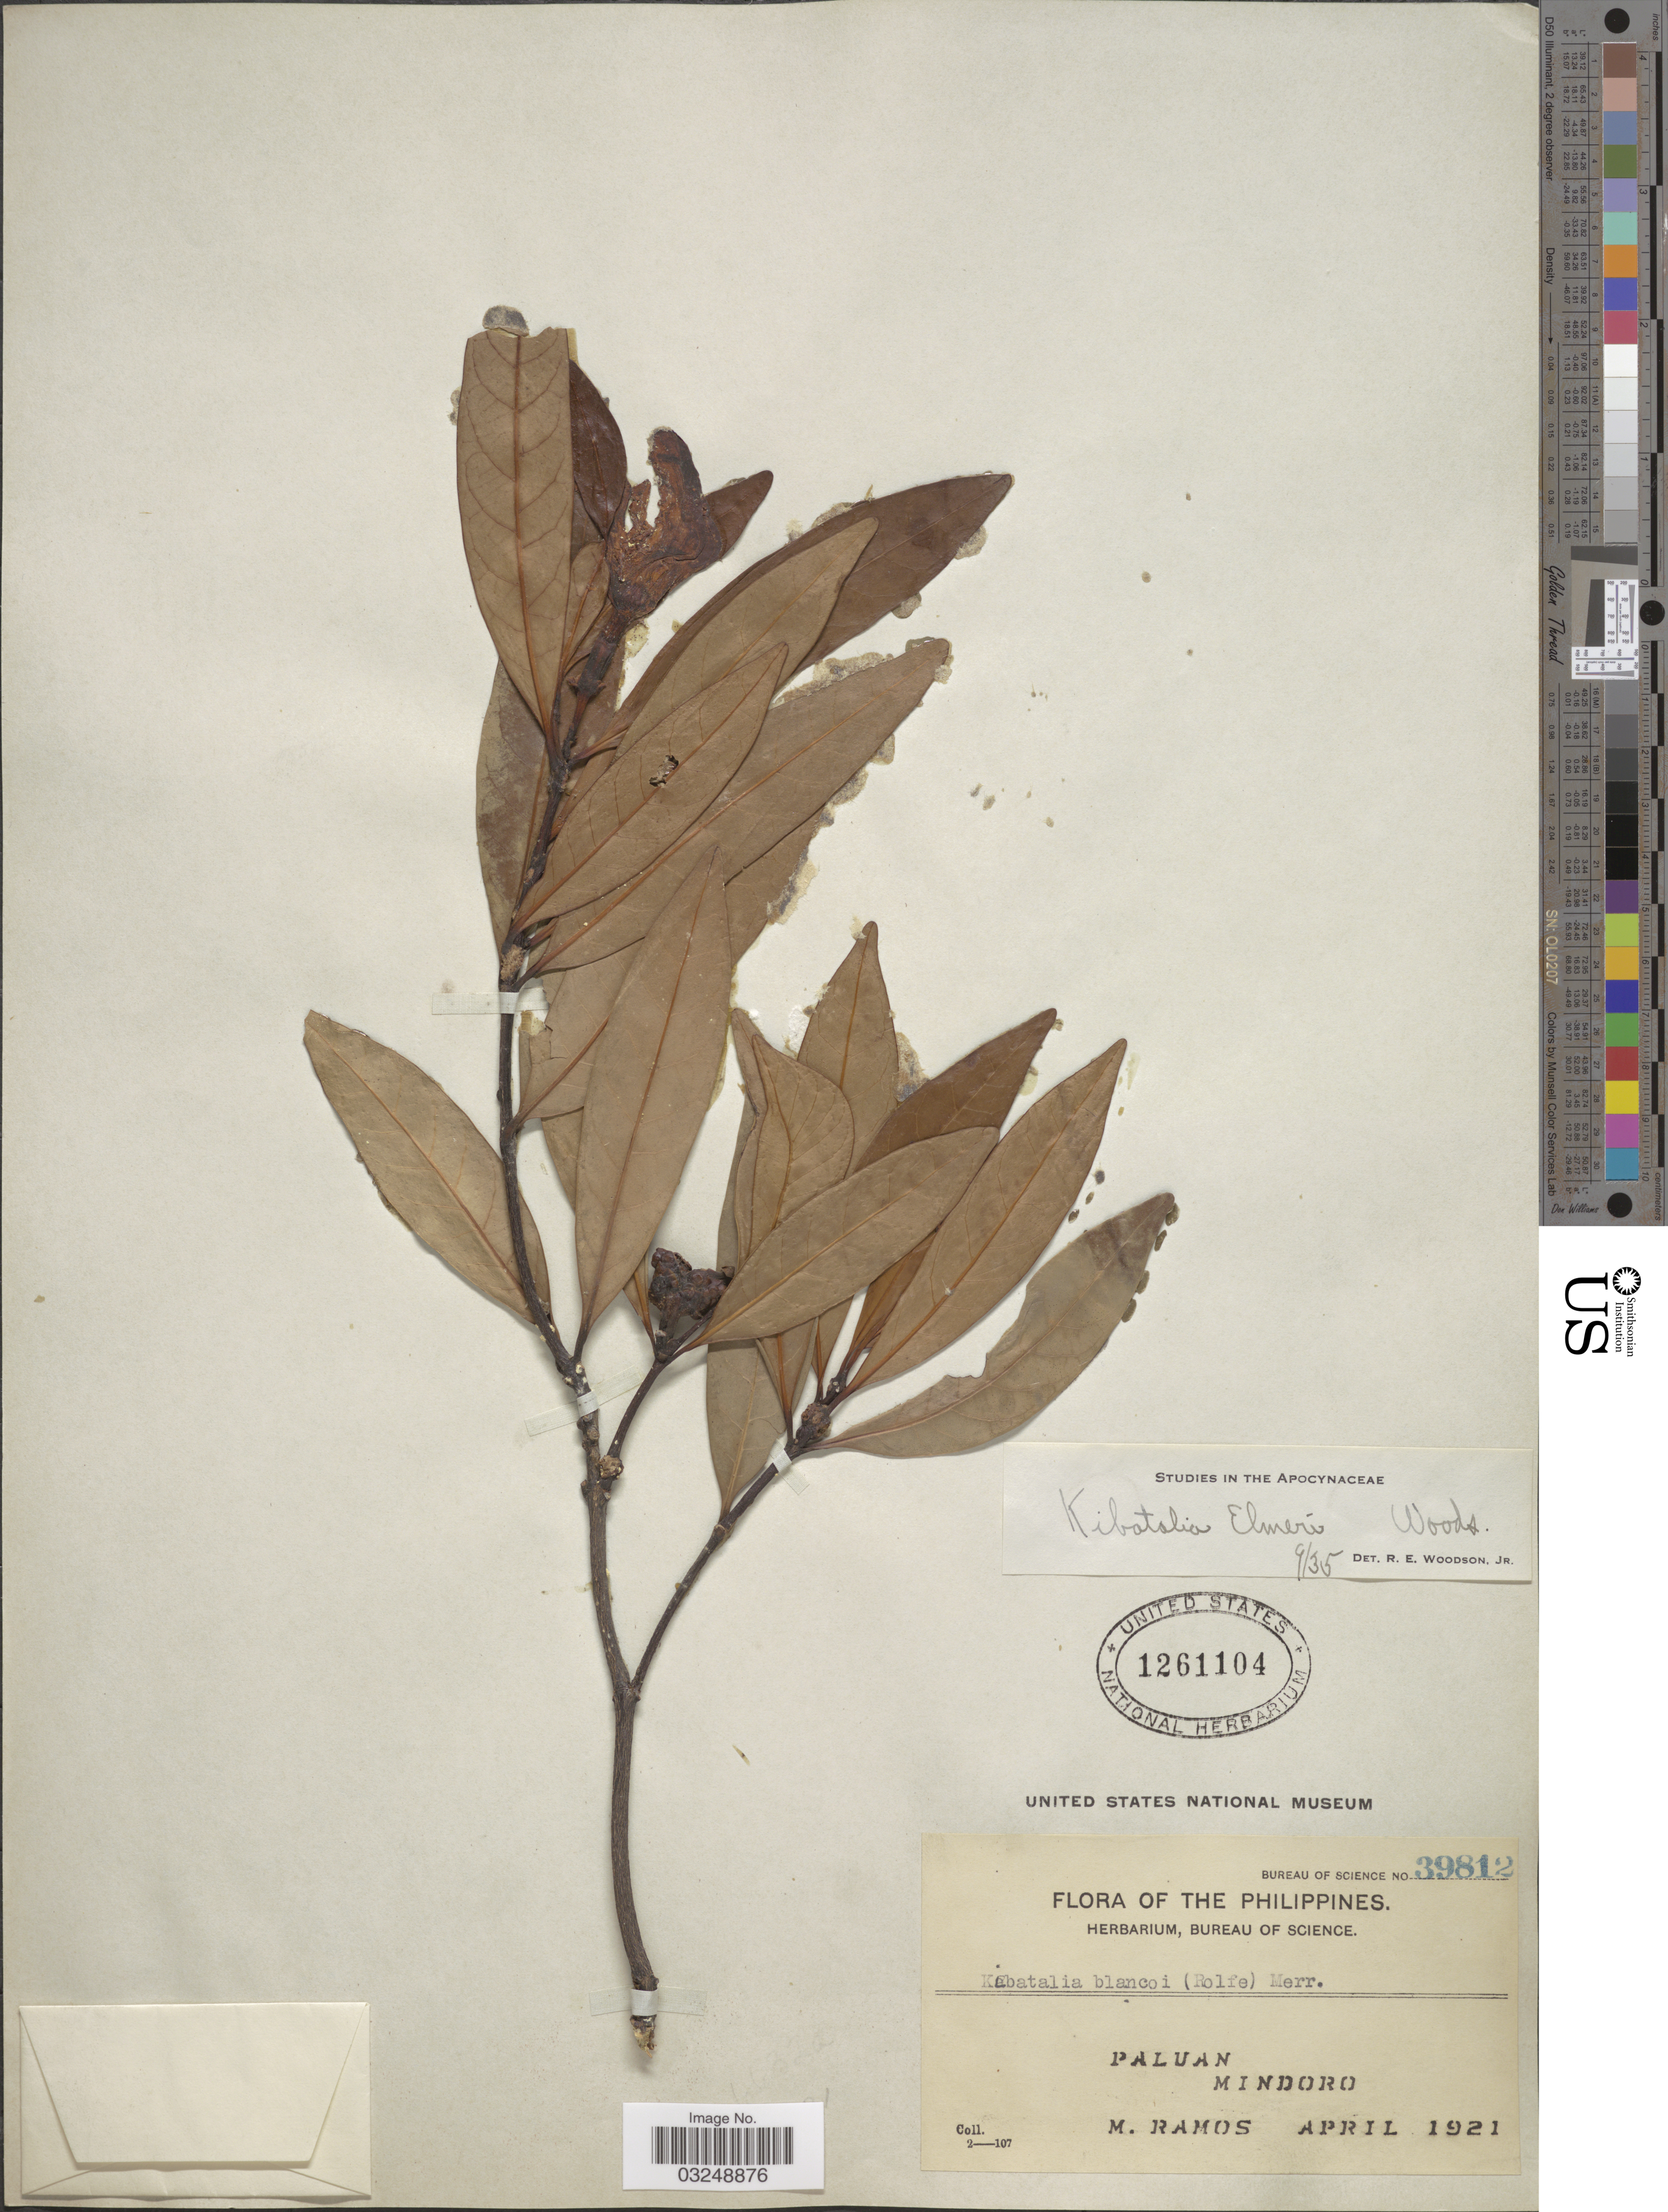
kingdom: Plantae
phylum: Tracheophyta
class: Magnoliopsida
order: Gentianales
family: Apocynaceae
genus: Kibatalia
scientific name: Kibatalia elmeri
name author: Woodson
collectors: M. Ramos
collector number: Bureau of Science 39812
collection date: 1921-04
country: Philippines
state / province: Mimaropa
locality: Paluan, Mindoro.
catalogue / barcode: US 1261104